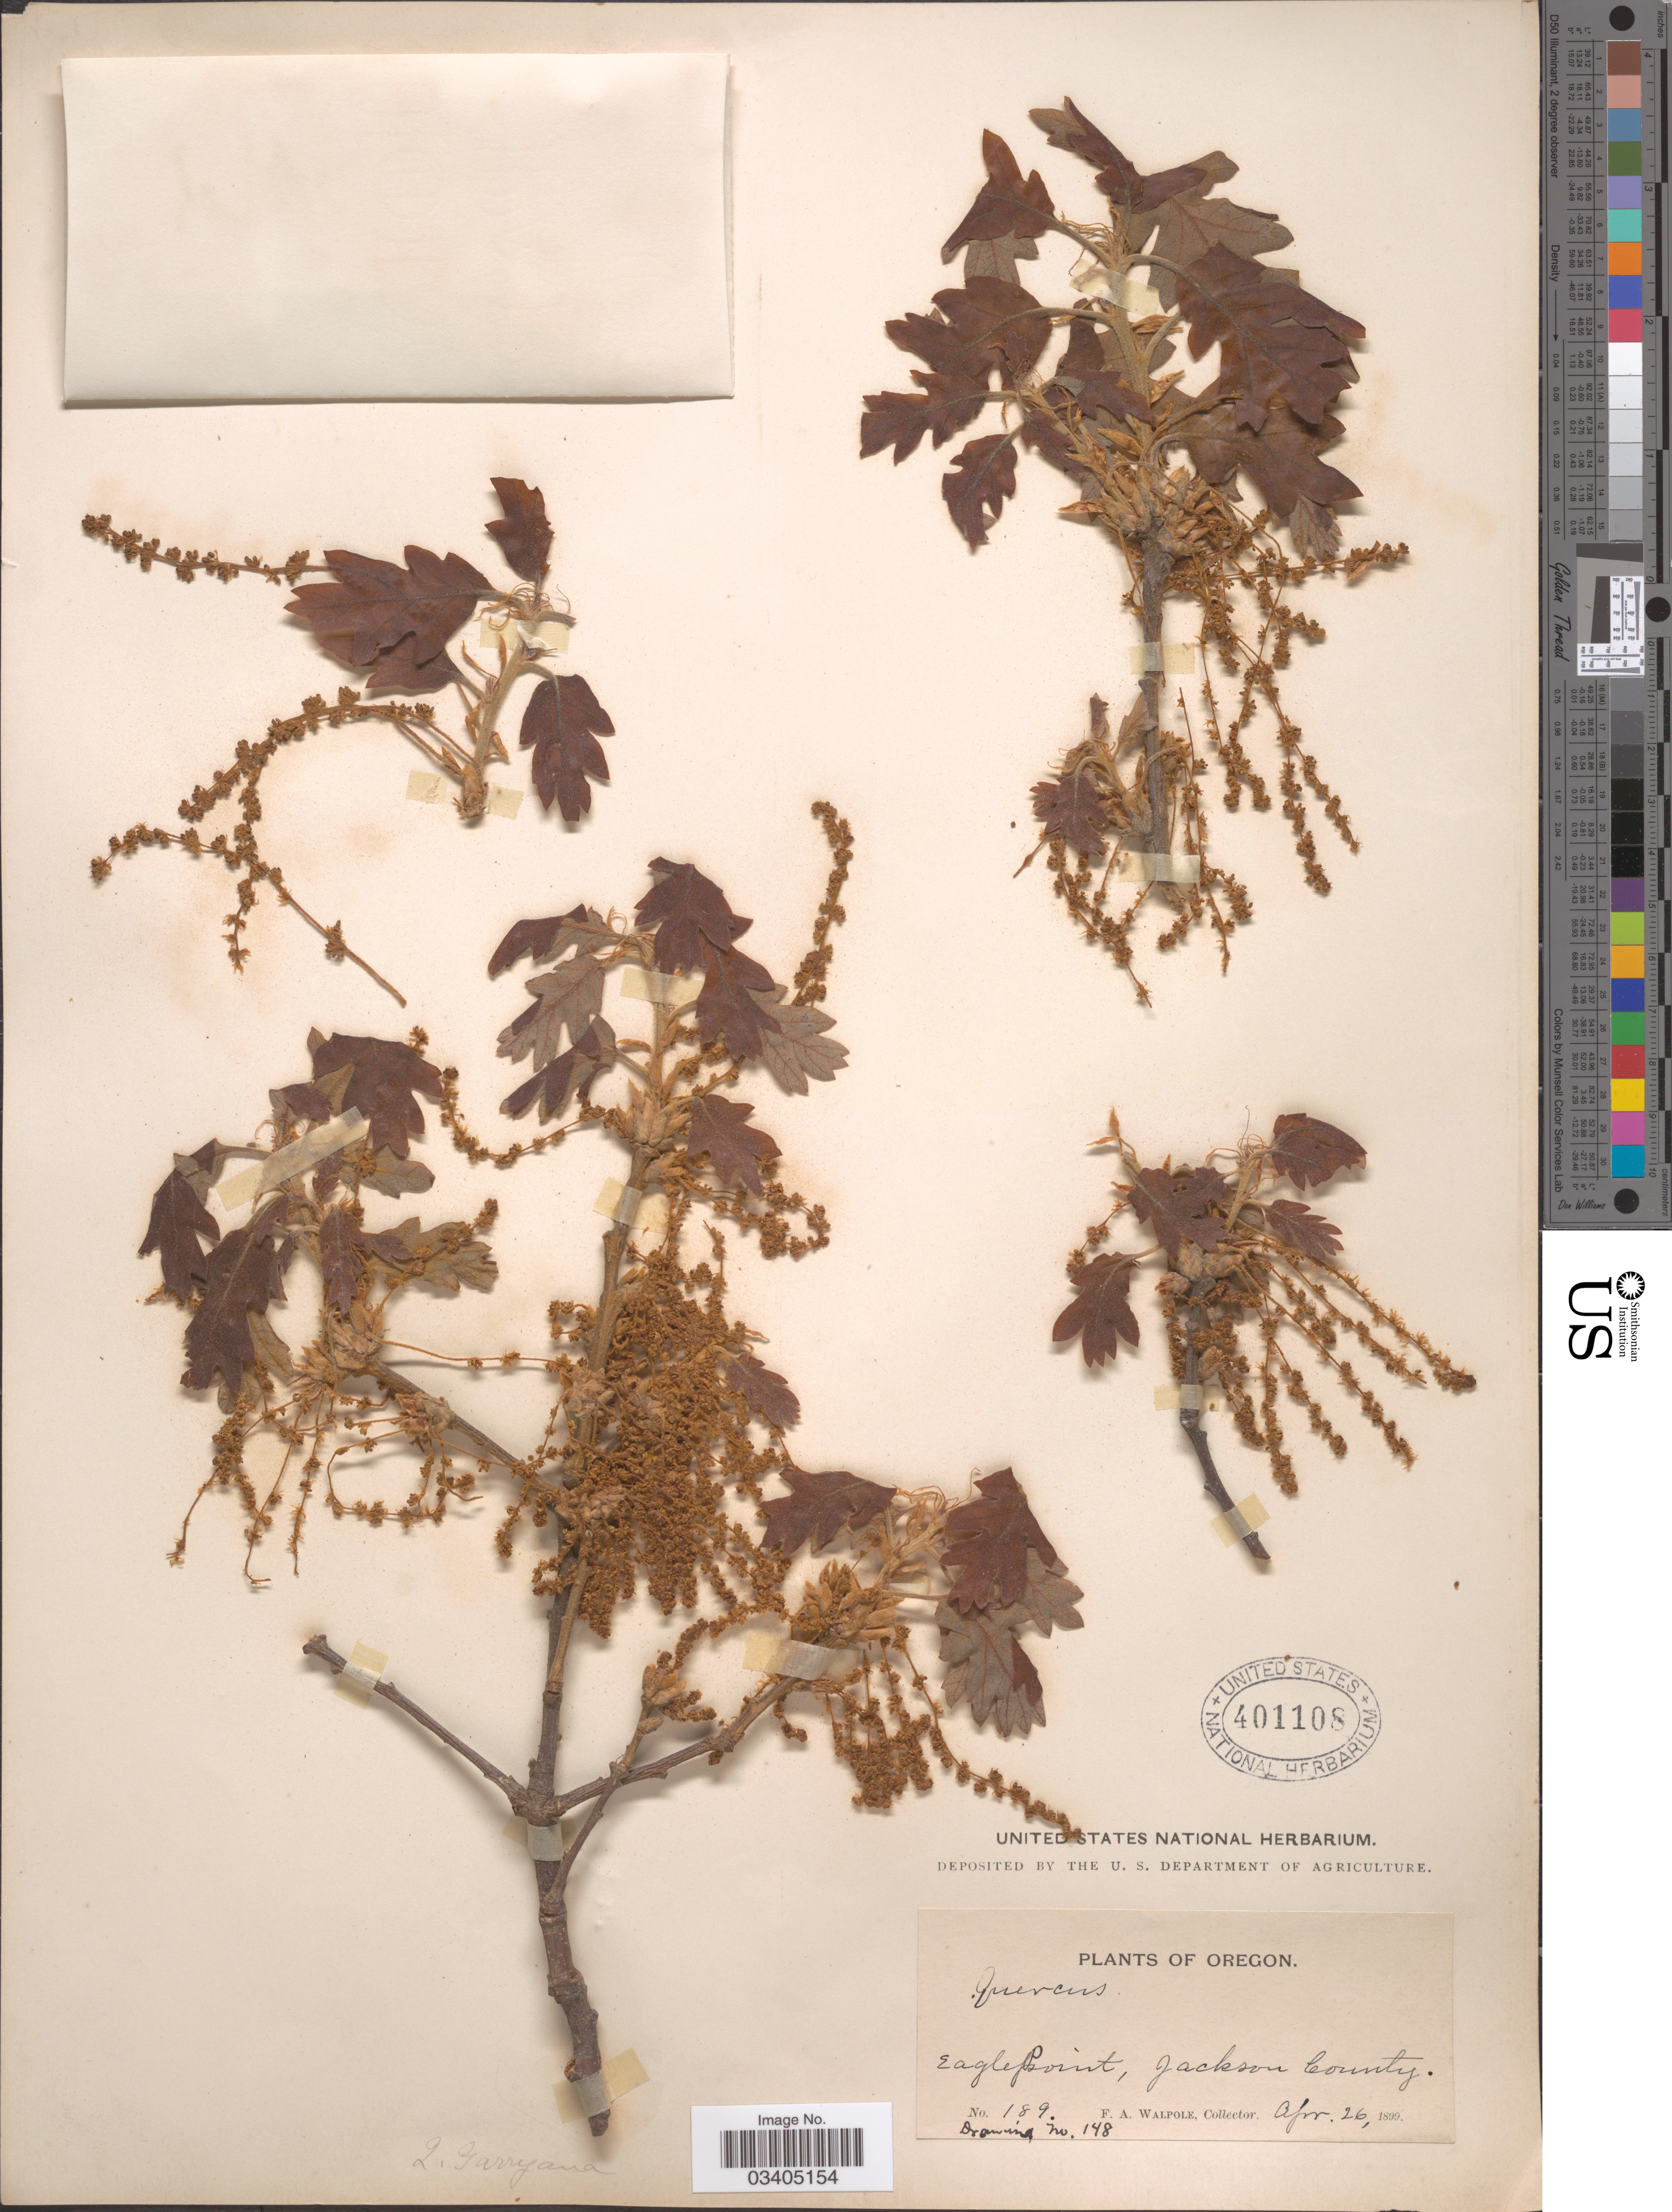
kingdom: Plantae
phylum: Tracheophyta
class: Magnoliopsida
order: Fagales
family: Fagaceae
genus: Quercus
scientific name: Quercus garryana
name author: Douglas ex Hook.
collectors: F. Walpole & Drawing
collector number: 189/148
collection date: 1899-04-26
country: United States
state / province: Oregon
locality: Eagle Point, Jackson County.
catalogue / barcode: US 401108